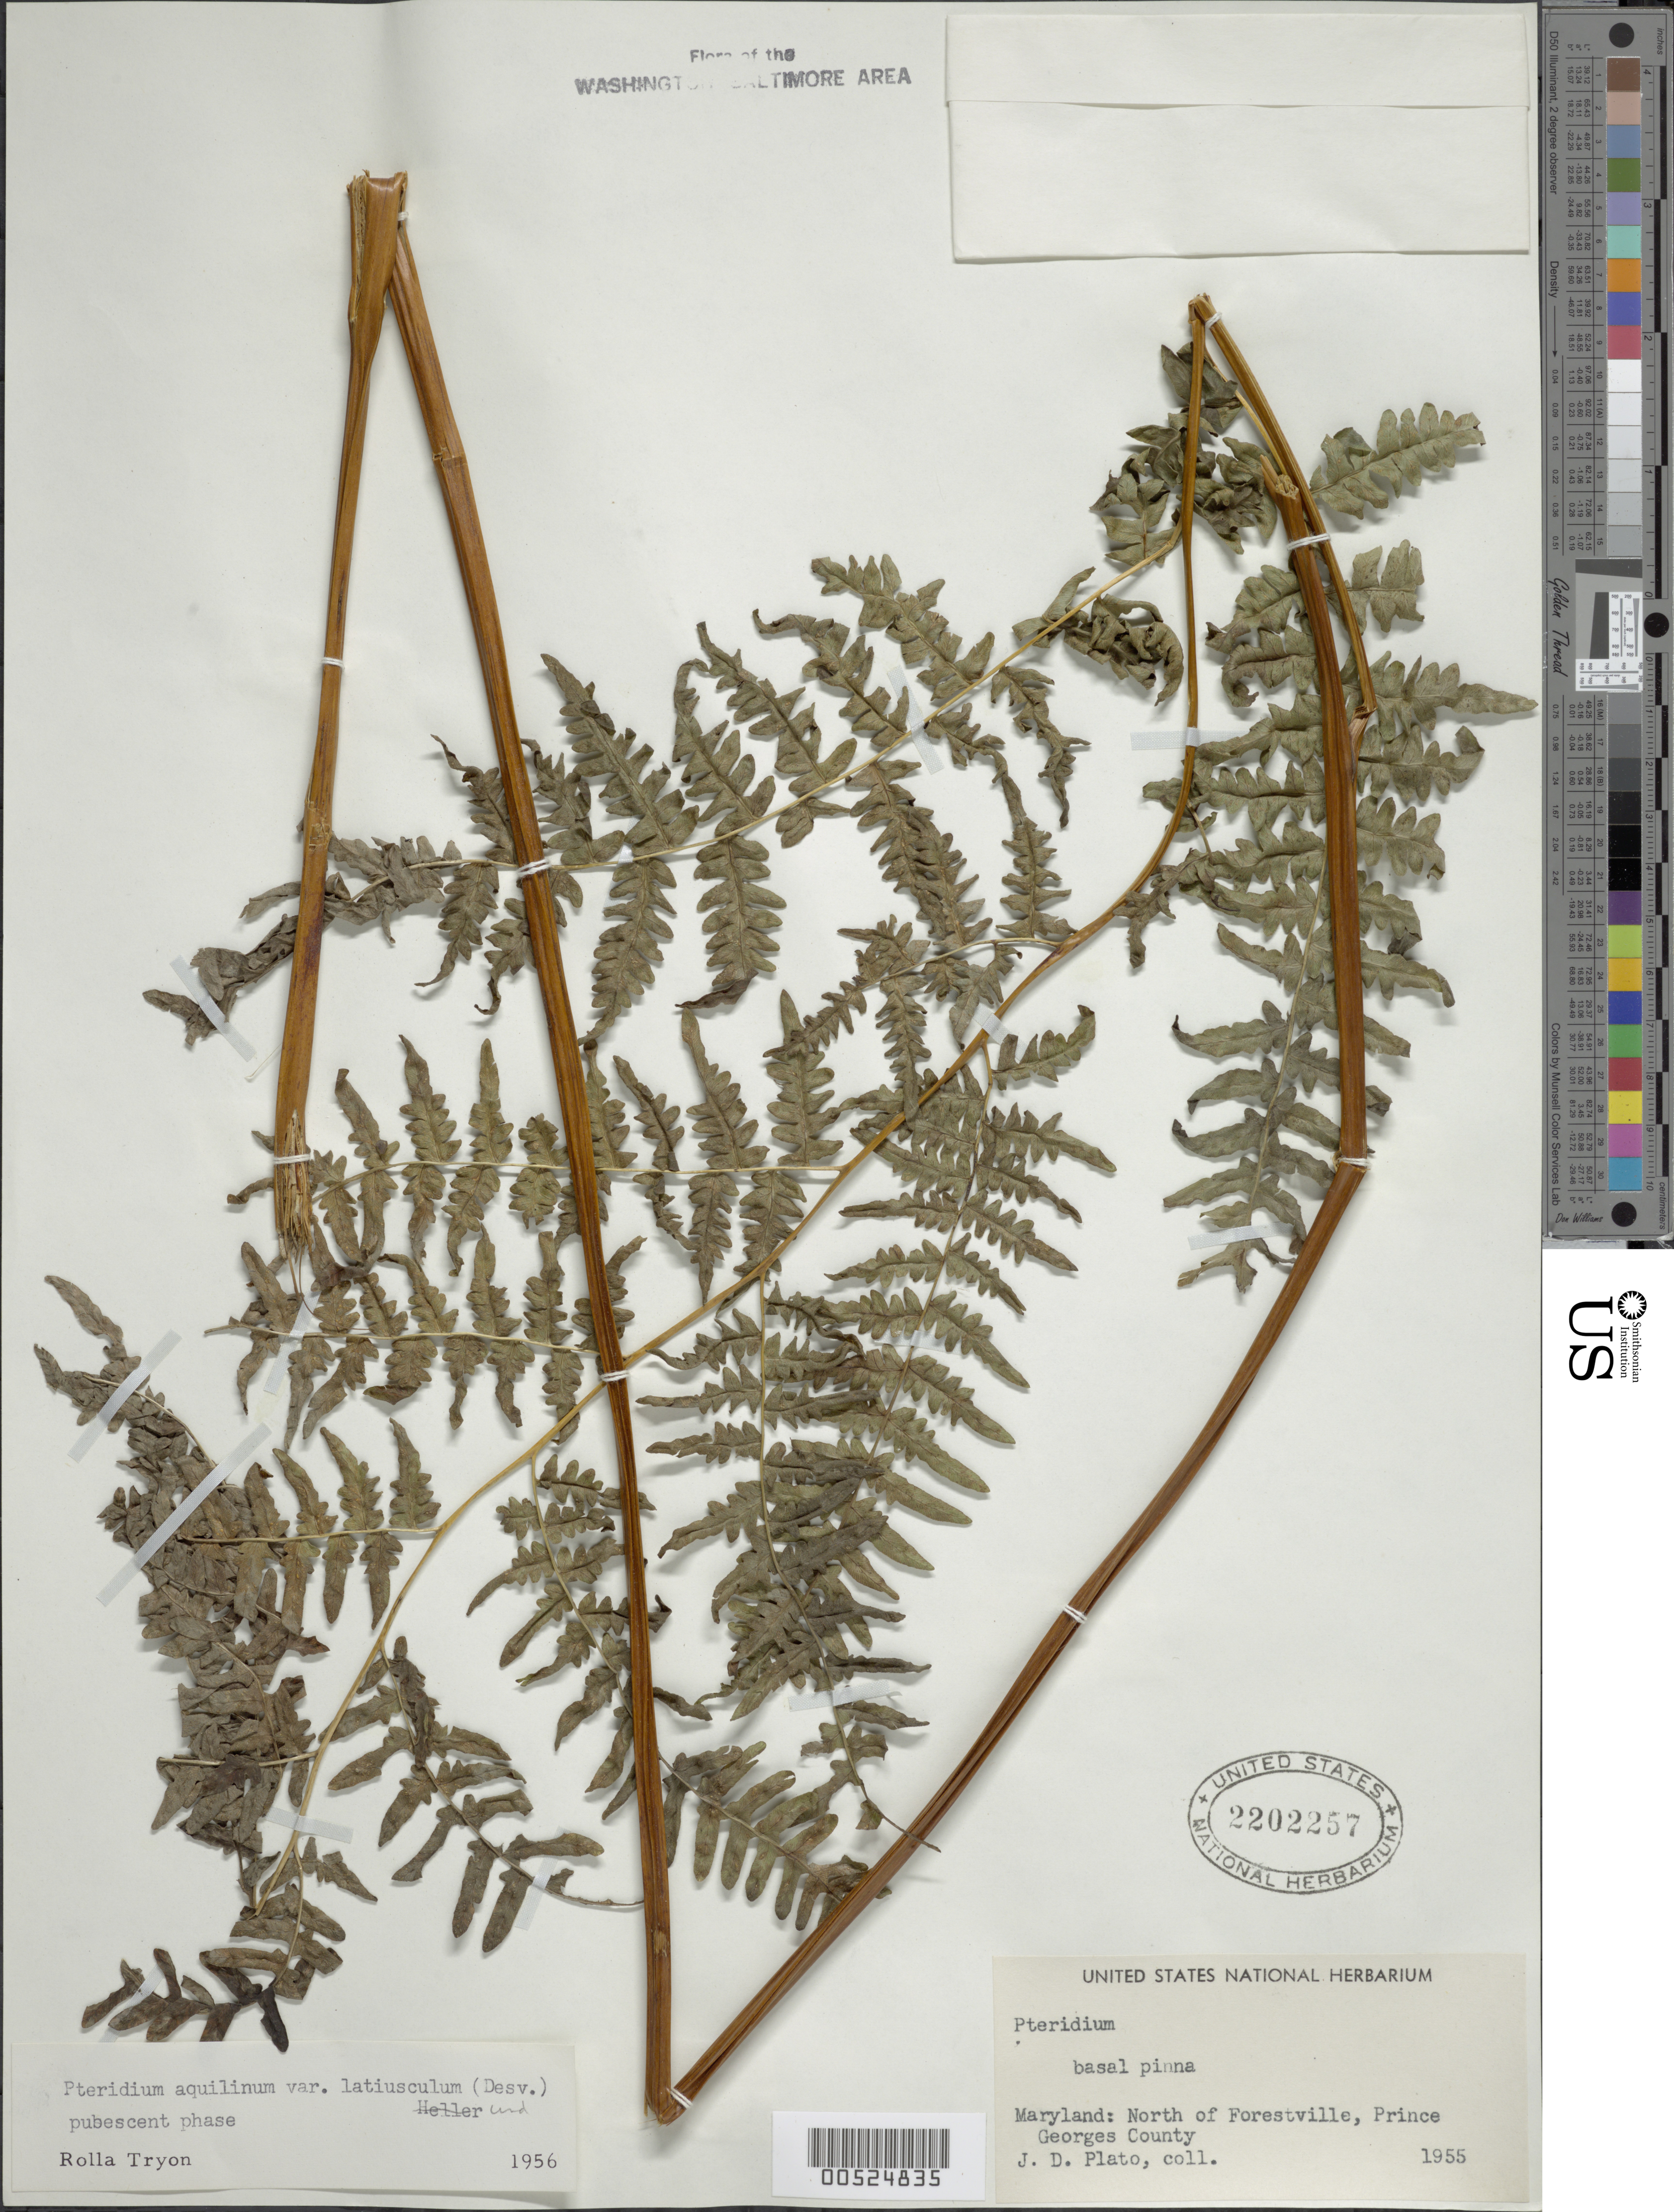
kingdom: Plantae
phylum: Tracheophyta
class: Polypodiopsida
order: Polypodiales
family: Dennstaedtiaceae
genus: Pteridium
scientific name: Pteridium aquilinum var. latiusculum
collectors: J. Plato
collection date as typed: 1955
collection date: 1955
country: United States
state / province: Maryland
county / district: Prince George's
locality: Forestville, N of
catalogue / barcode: US 2202257